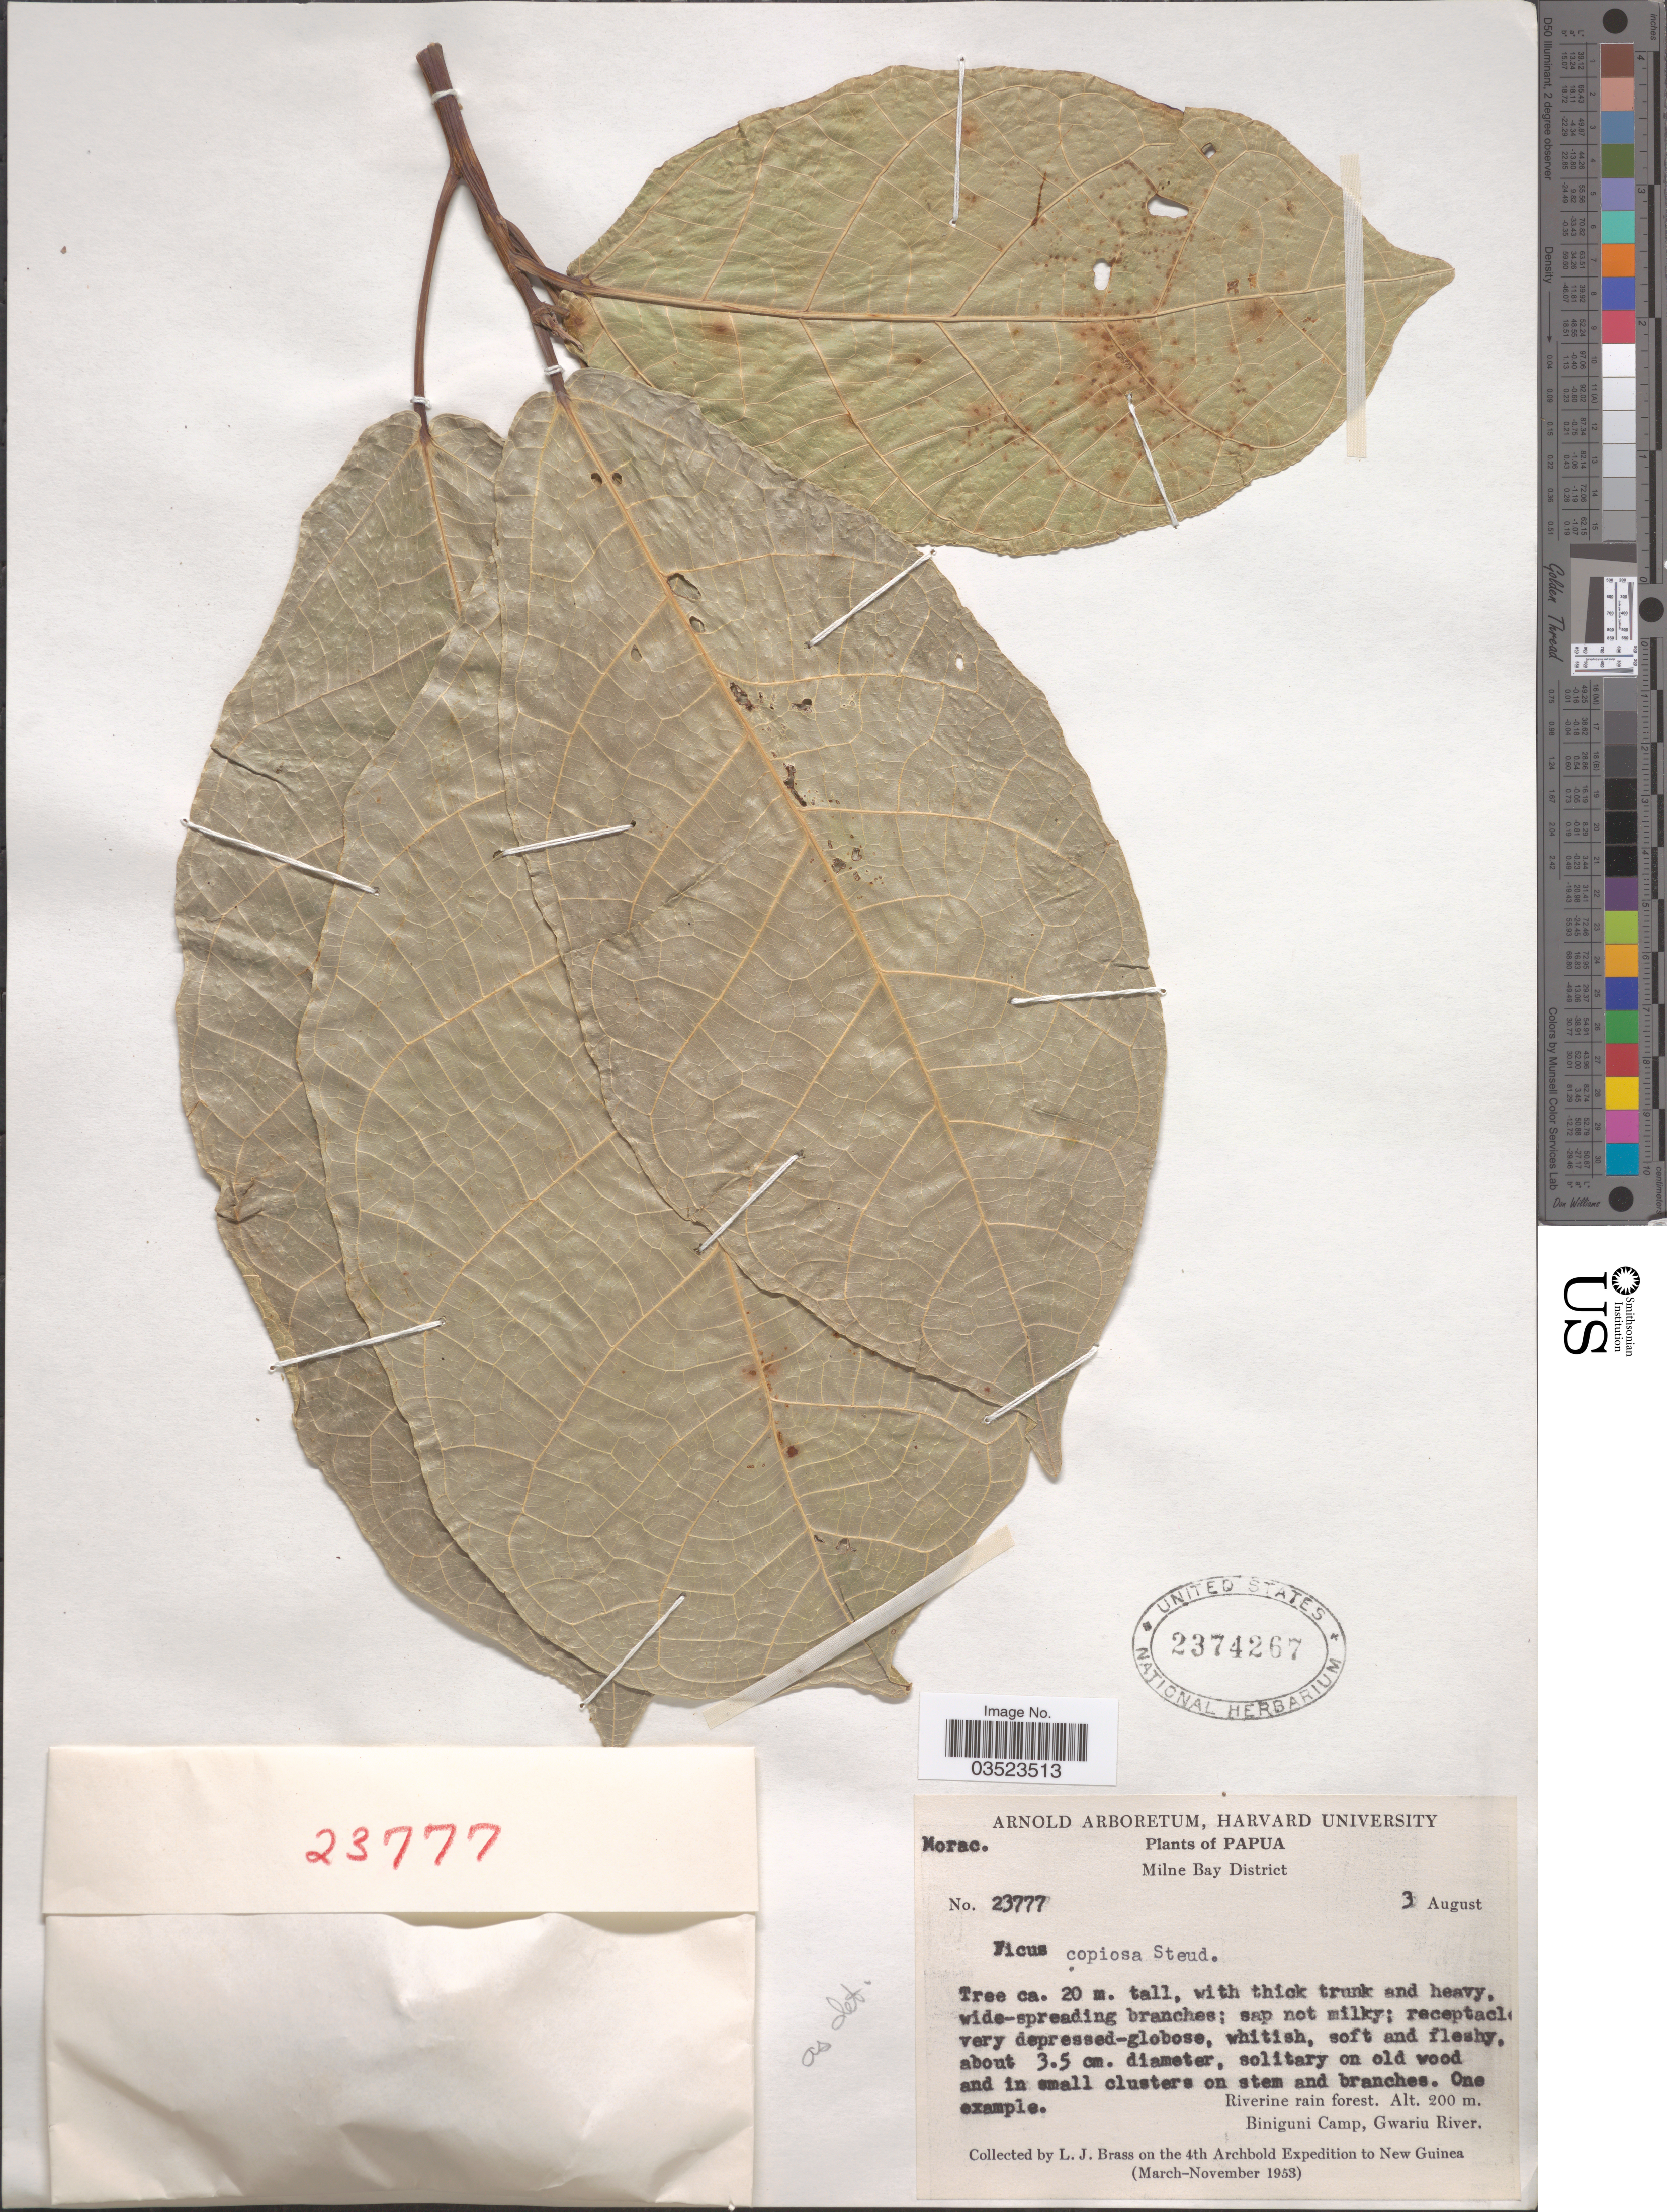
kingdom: Plantae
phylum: Tracheophyta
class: Magnoliopsida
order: Rosales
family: Moraceae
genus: Ficus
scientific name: Ficus copiosa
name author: Steud.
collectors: L. J. Brass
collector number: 23777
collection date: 1953-08-03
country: Papua New Guinea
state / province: Milne Bay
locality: Papua. Milne Bay District. Rverine rain forest. Biniguni Camp, Gwariu River. New Guinea.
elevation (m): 200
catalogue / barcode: US 2374267